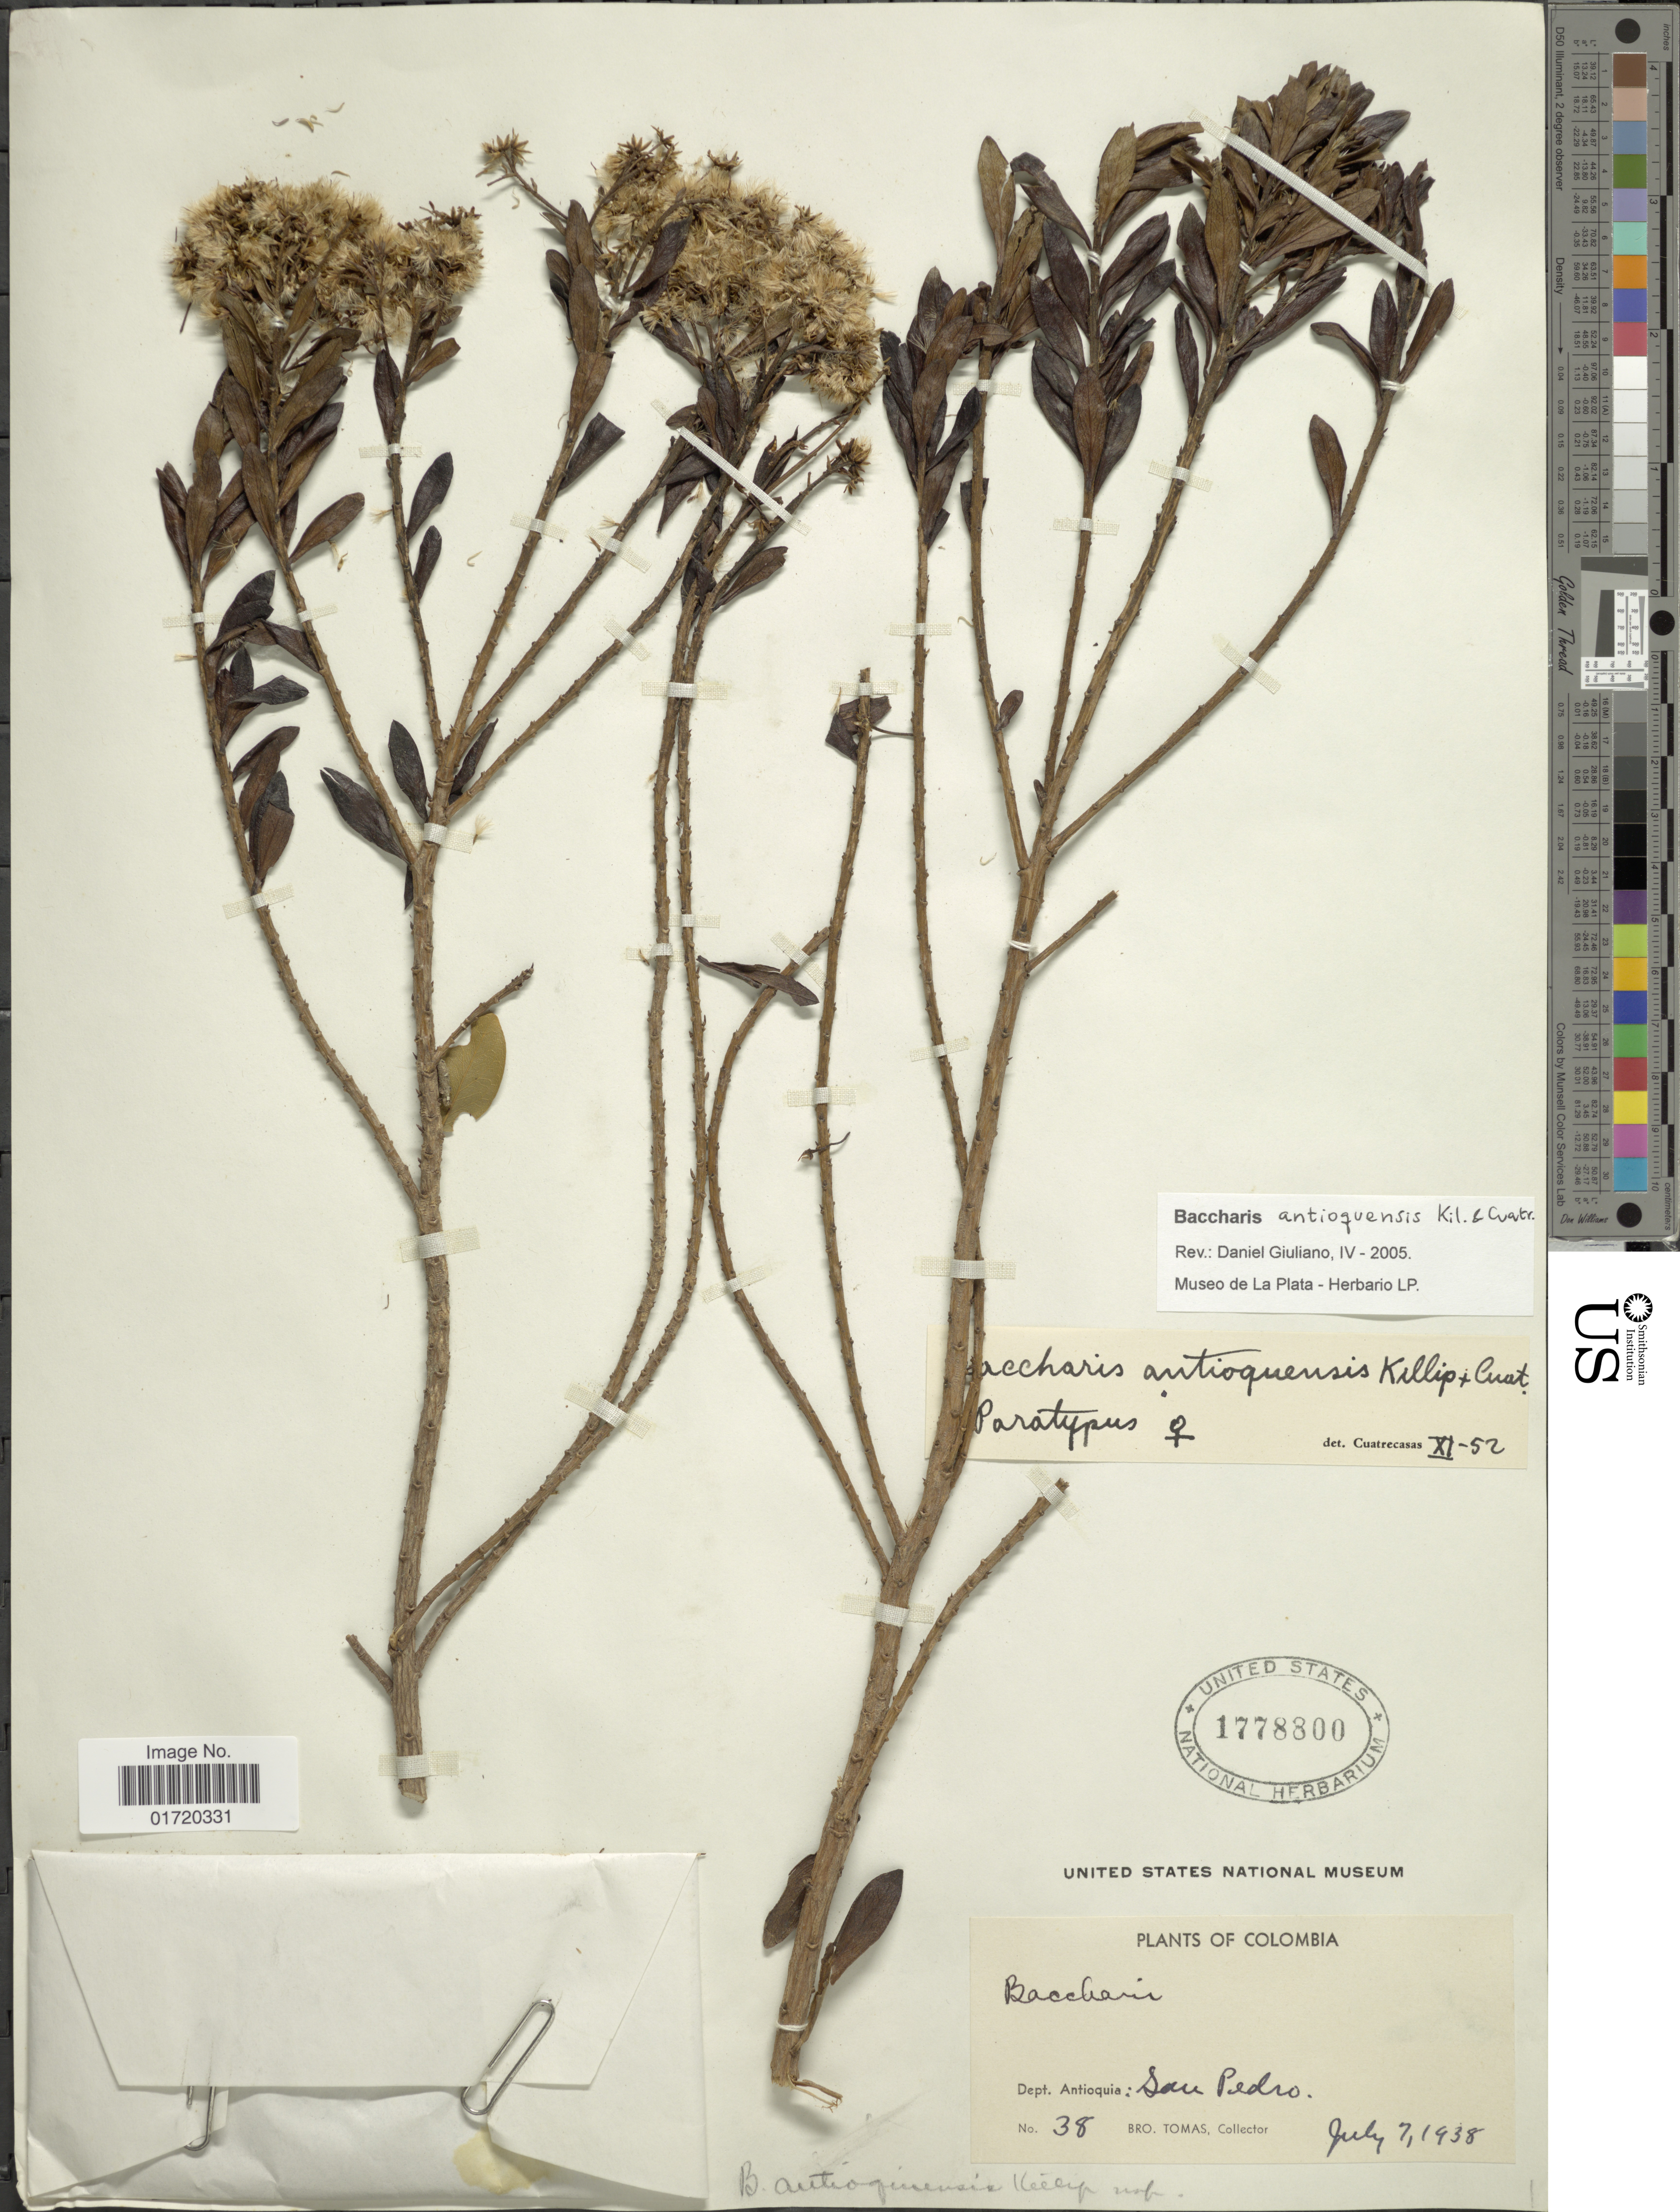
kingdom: Plantae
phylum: Tracheophyta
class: Magnoliopsida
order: Asterales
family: Asteraceae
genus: Baccharis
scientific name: Baccharis antioquensis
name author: Killip & Cuatrec.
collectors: B. Tomas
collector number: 38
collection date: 1938-07-07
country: Colombia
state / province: Antioquia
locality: San Pedro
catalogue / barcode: US 1778800